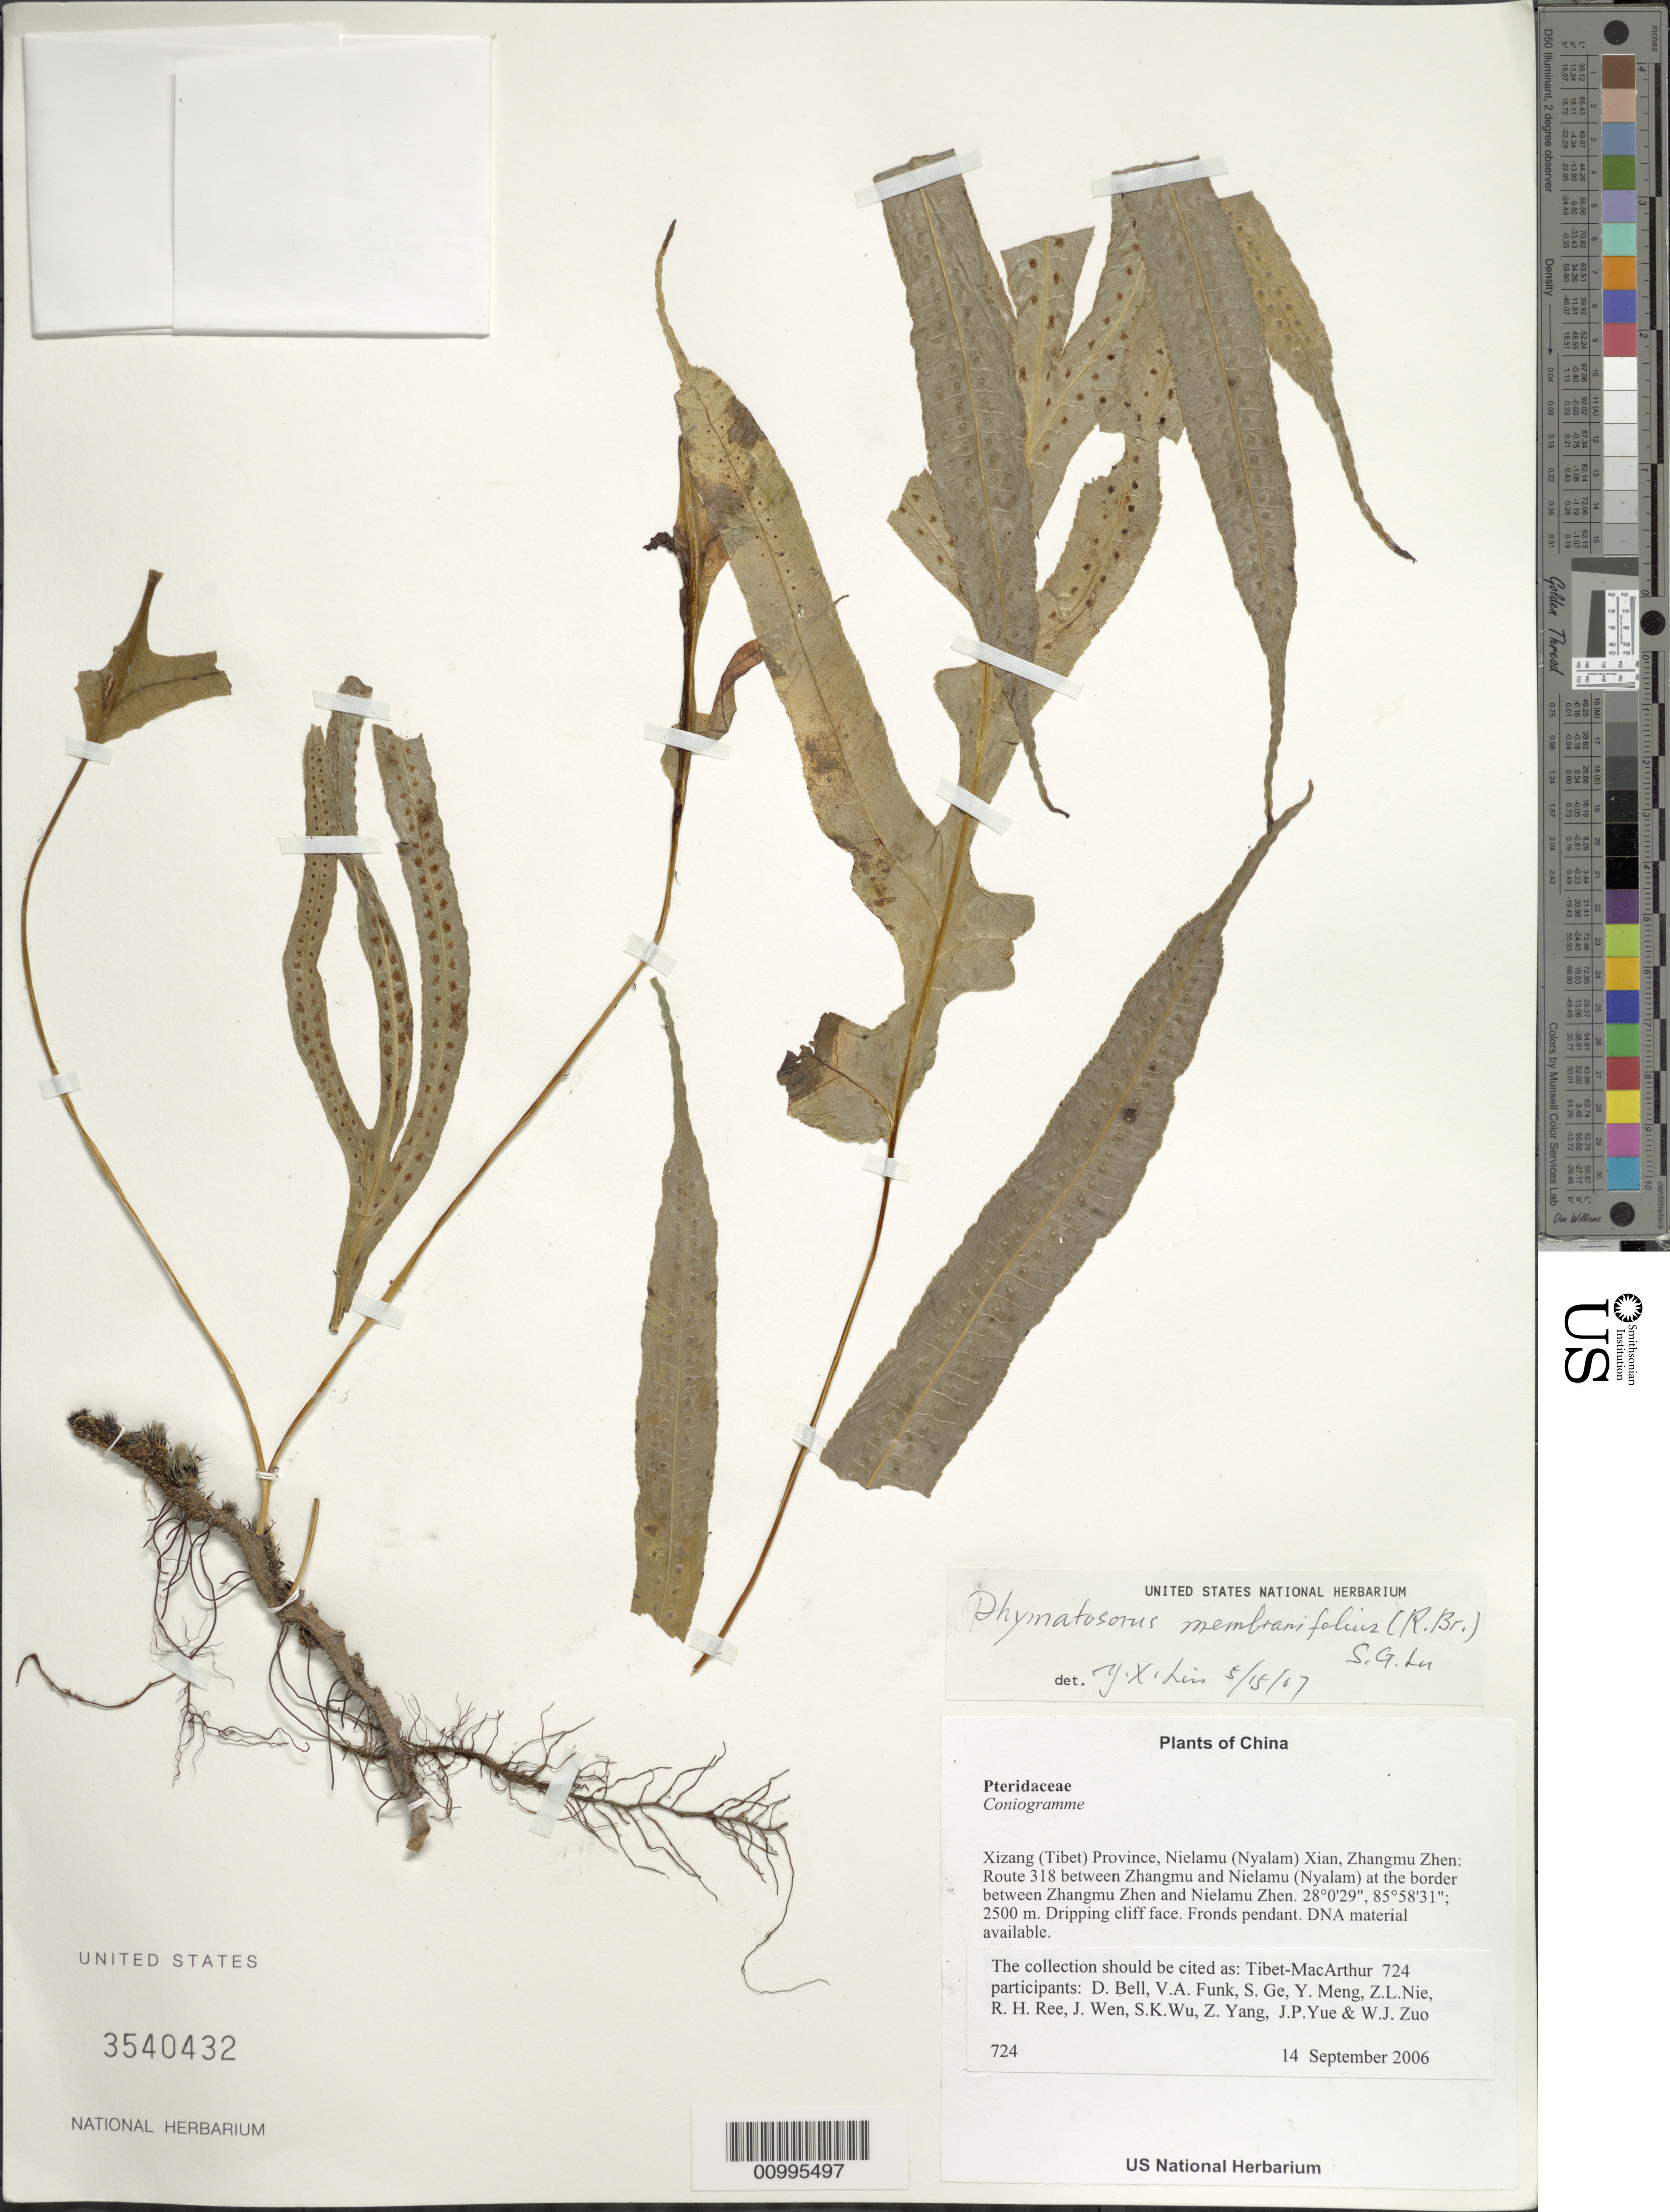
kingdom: Plantae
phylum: Tracheophyta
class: Polypodiopsida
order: Polypodiales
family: Polypodiaceae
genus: Microsorum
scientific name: Microsorum nigrescens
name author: (Blume) Copel.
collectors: Tibet-MacArthur, D. A. Bell, V. Funk, S. Ge, Y. Meng, Z. Nie, R. Ree, J. Wen, J. Yue & W. Zuo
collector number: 724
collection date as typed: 14 Sep 2006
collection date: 2006-09-14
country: China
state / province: Xizang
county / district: Nielamu (Nyalam) Xian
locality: Nielamu Zhen. Route 318 between Zhangmu and Nielamu (Nyalam) at the border between Zhangmu Zhen and Nielamu Zhen.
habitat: Base of wet cliff, steep rocky slopes with Alnus semicordata, and disturbed roadside. Dripping cliff face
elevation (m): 2500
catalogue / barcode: US 3540432